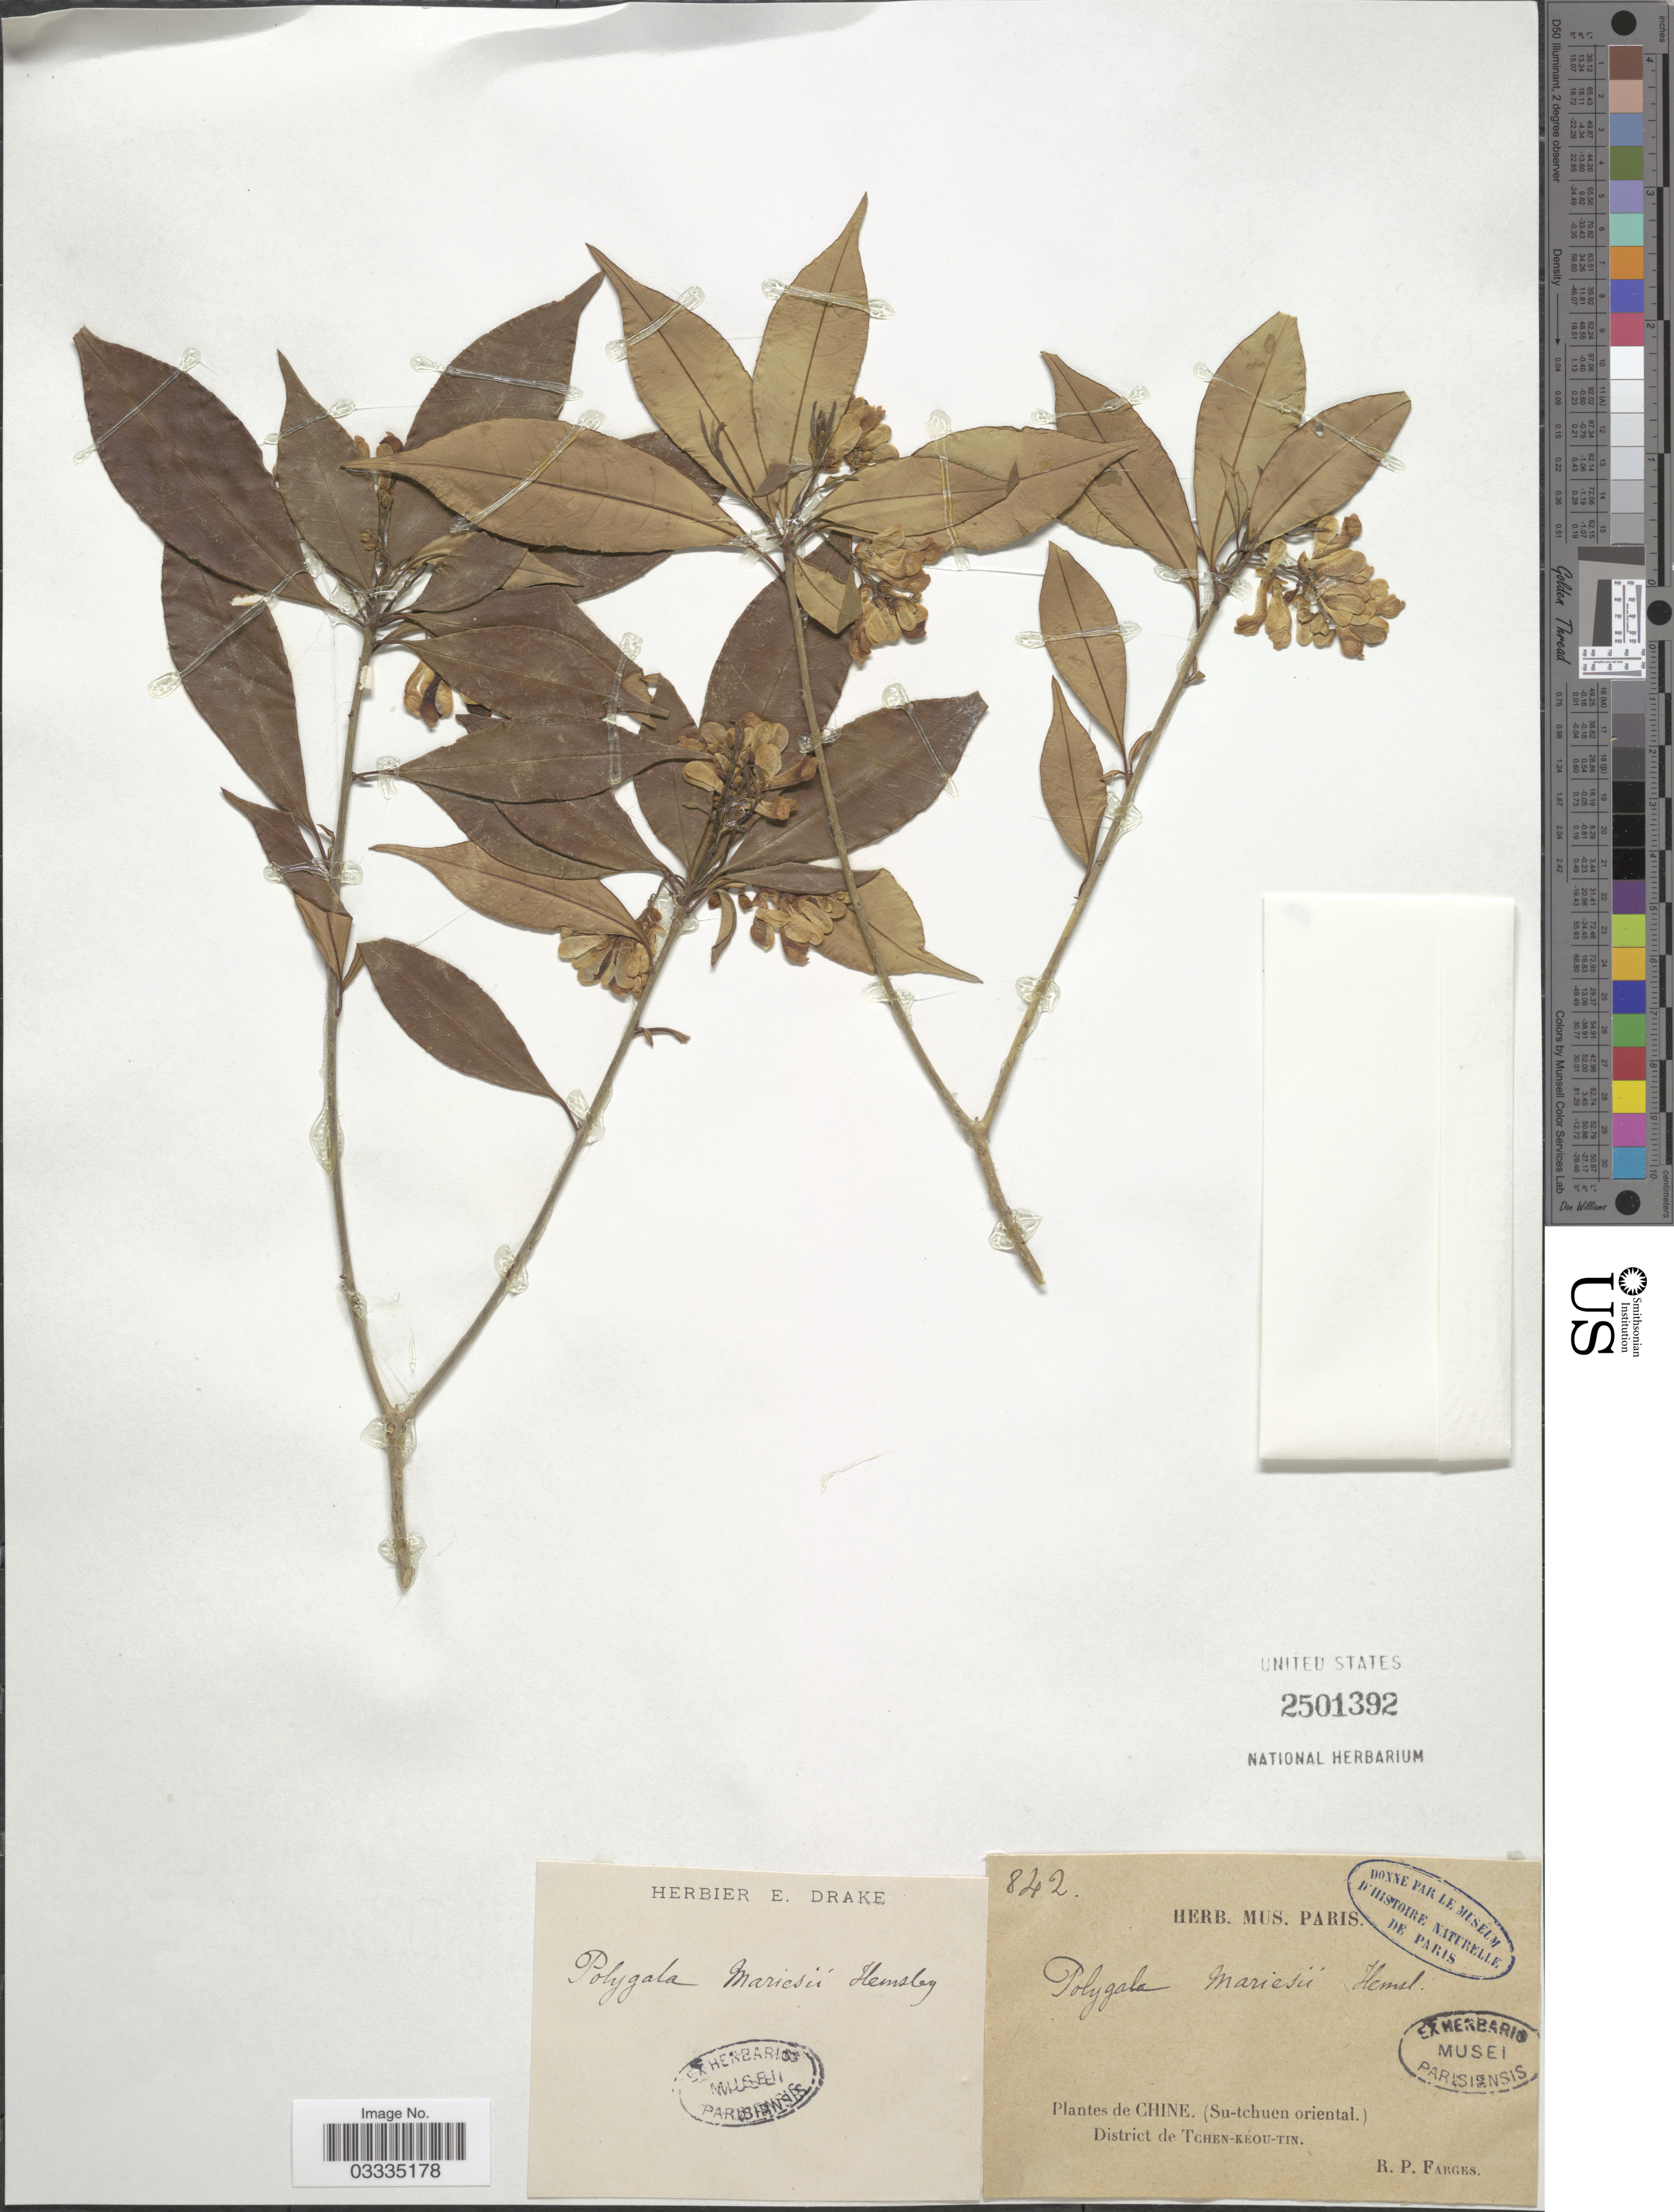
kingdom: Plantae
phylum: Tracheophyta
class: Magnoliopsida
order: Fabales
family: Polygalaceae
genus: Polygala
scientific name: Polygala mariesii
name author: Hemsl.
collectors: R. Farges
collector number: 842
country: China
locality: Chine (Su-tchuen oriental). District de Tchen-keou-tin.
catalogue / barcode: US 2501392